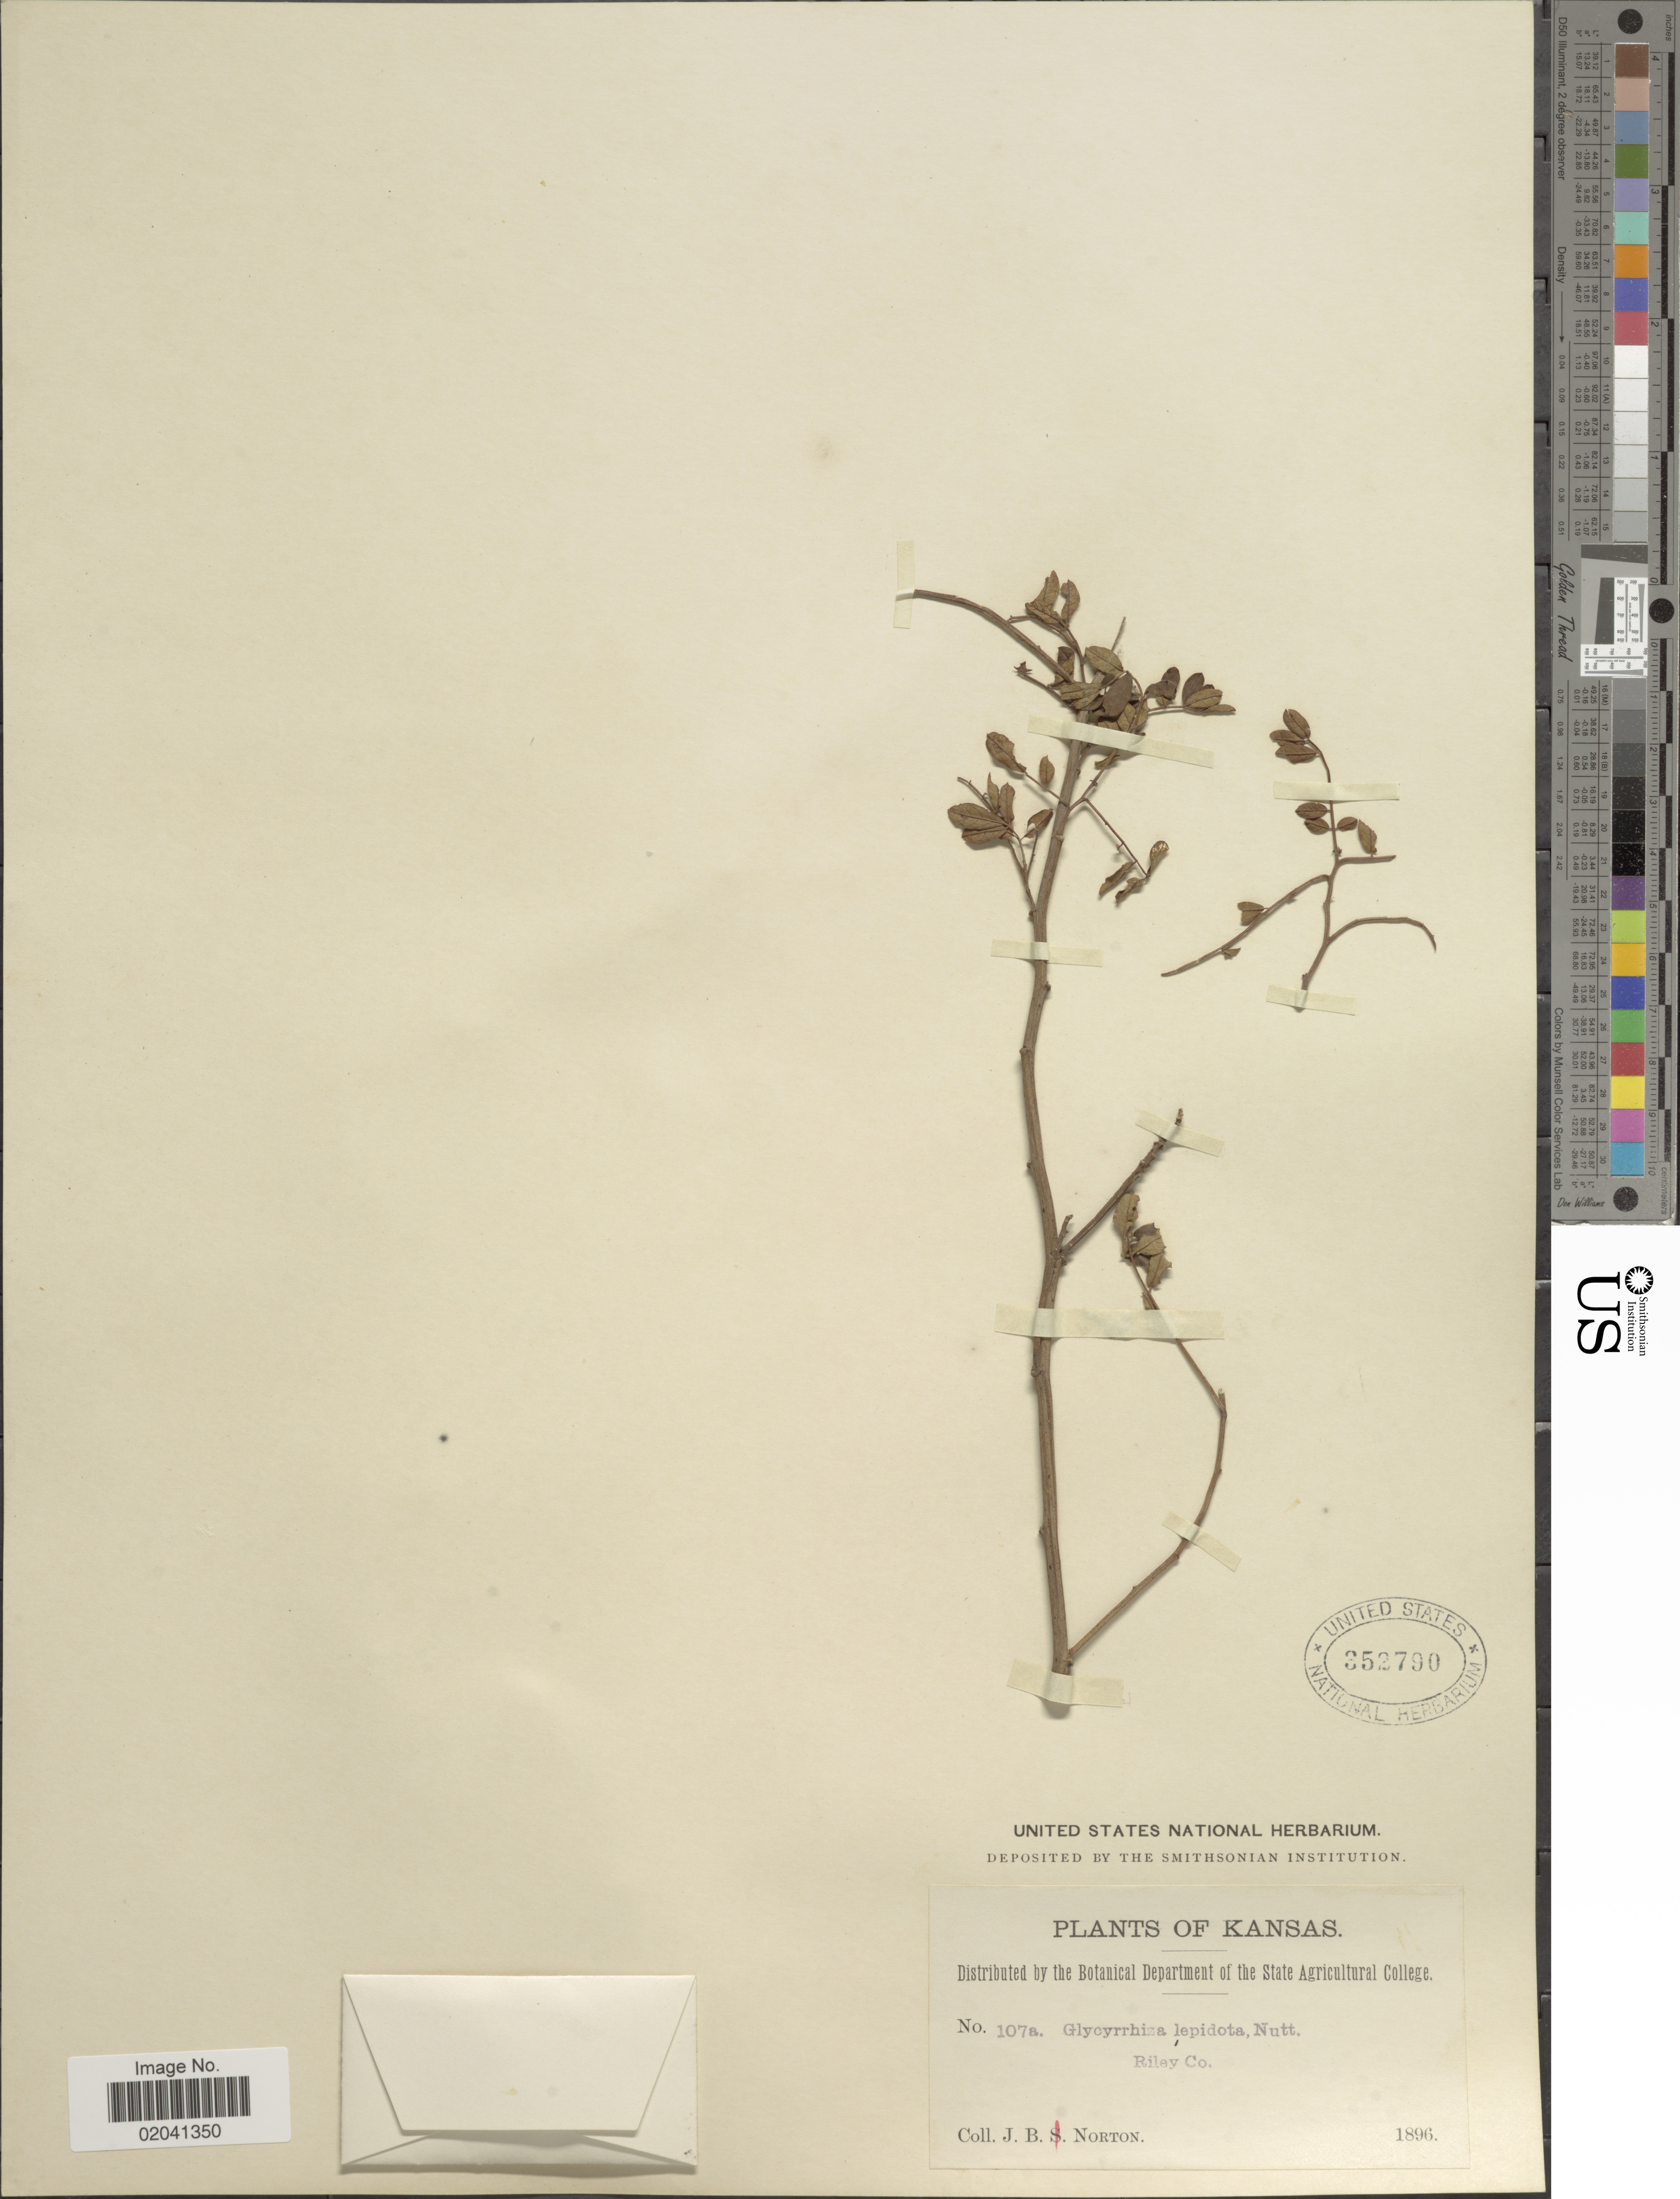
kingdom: Plantae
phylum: Tracheophyta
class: Magnoliopsida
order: Fabales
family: Fabaceae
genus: Glycyrrhiza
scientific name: Glycyrrhiza lepidota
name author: Pursh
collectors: J. B. Norton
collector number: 107a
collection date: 1896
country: United States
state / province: Kansas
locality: Riley Co.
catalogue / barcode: US 352790